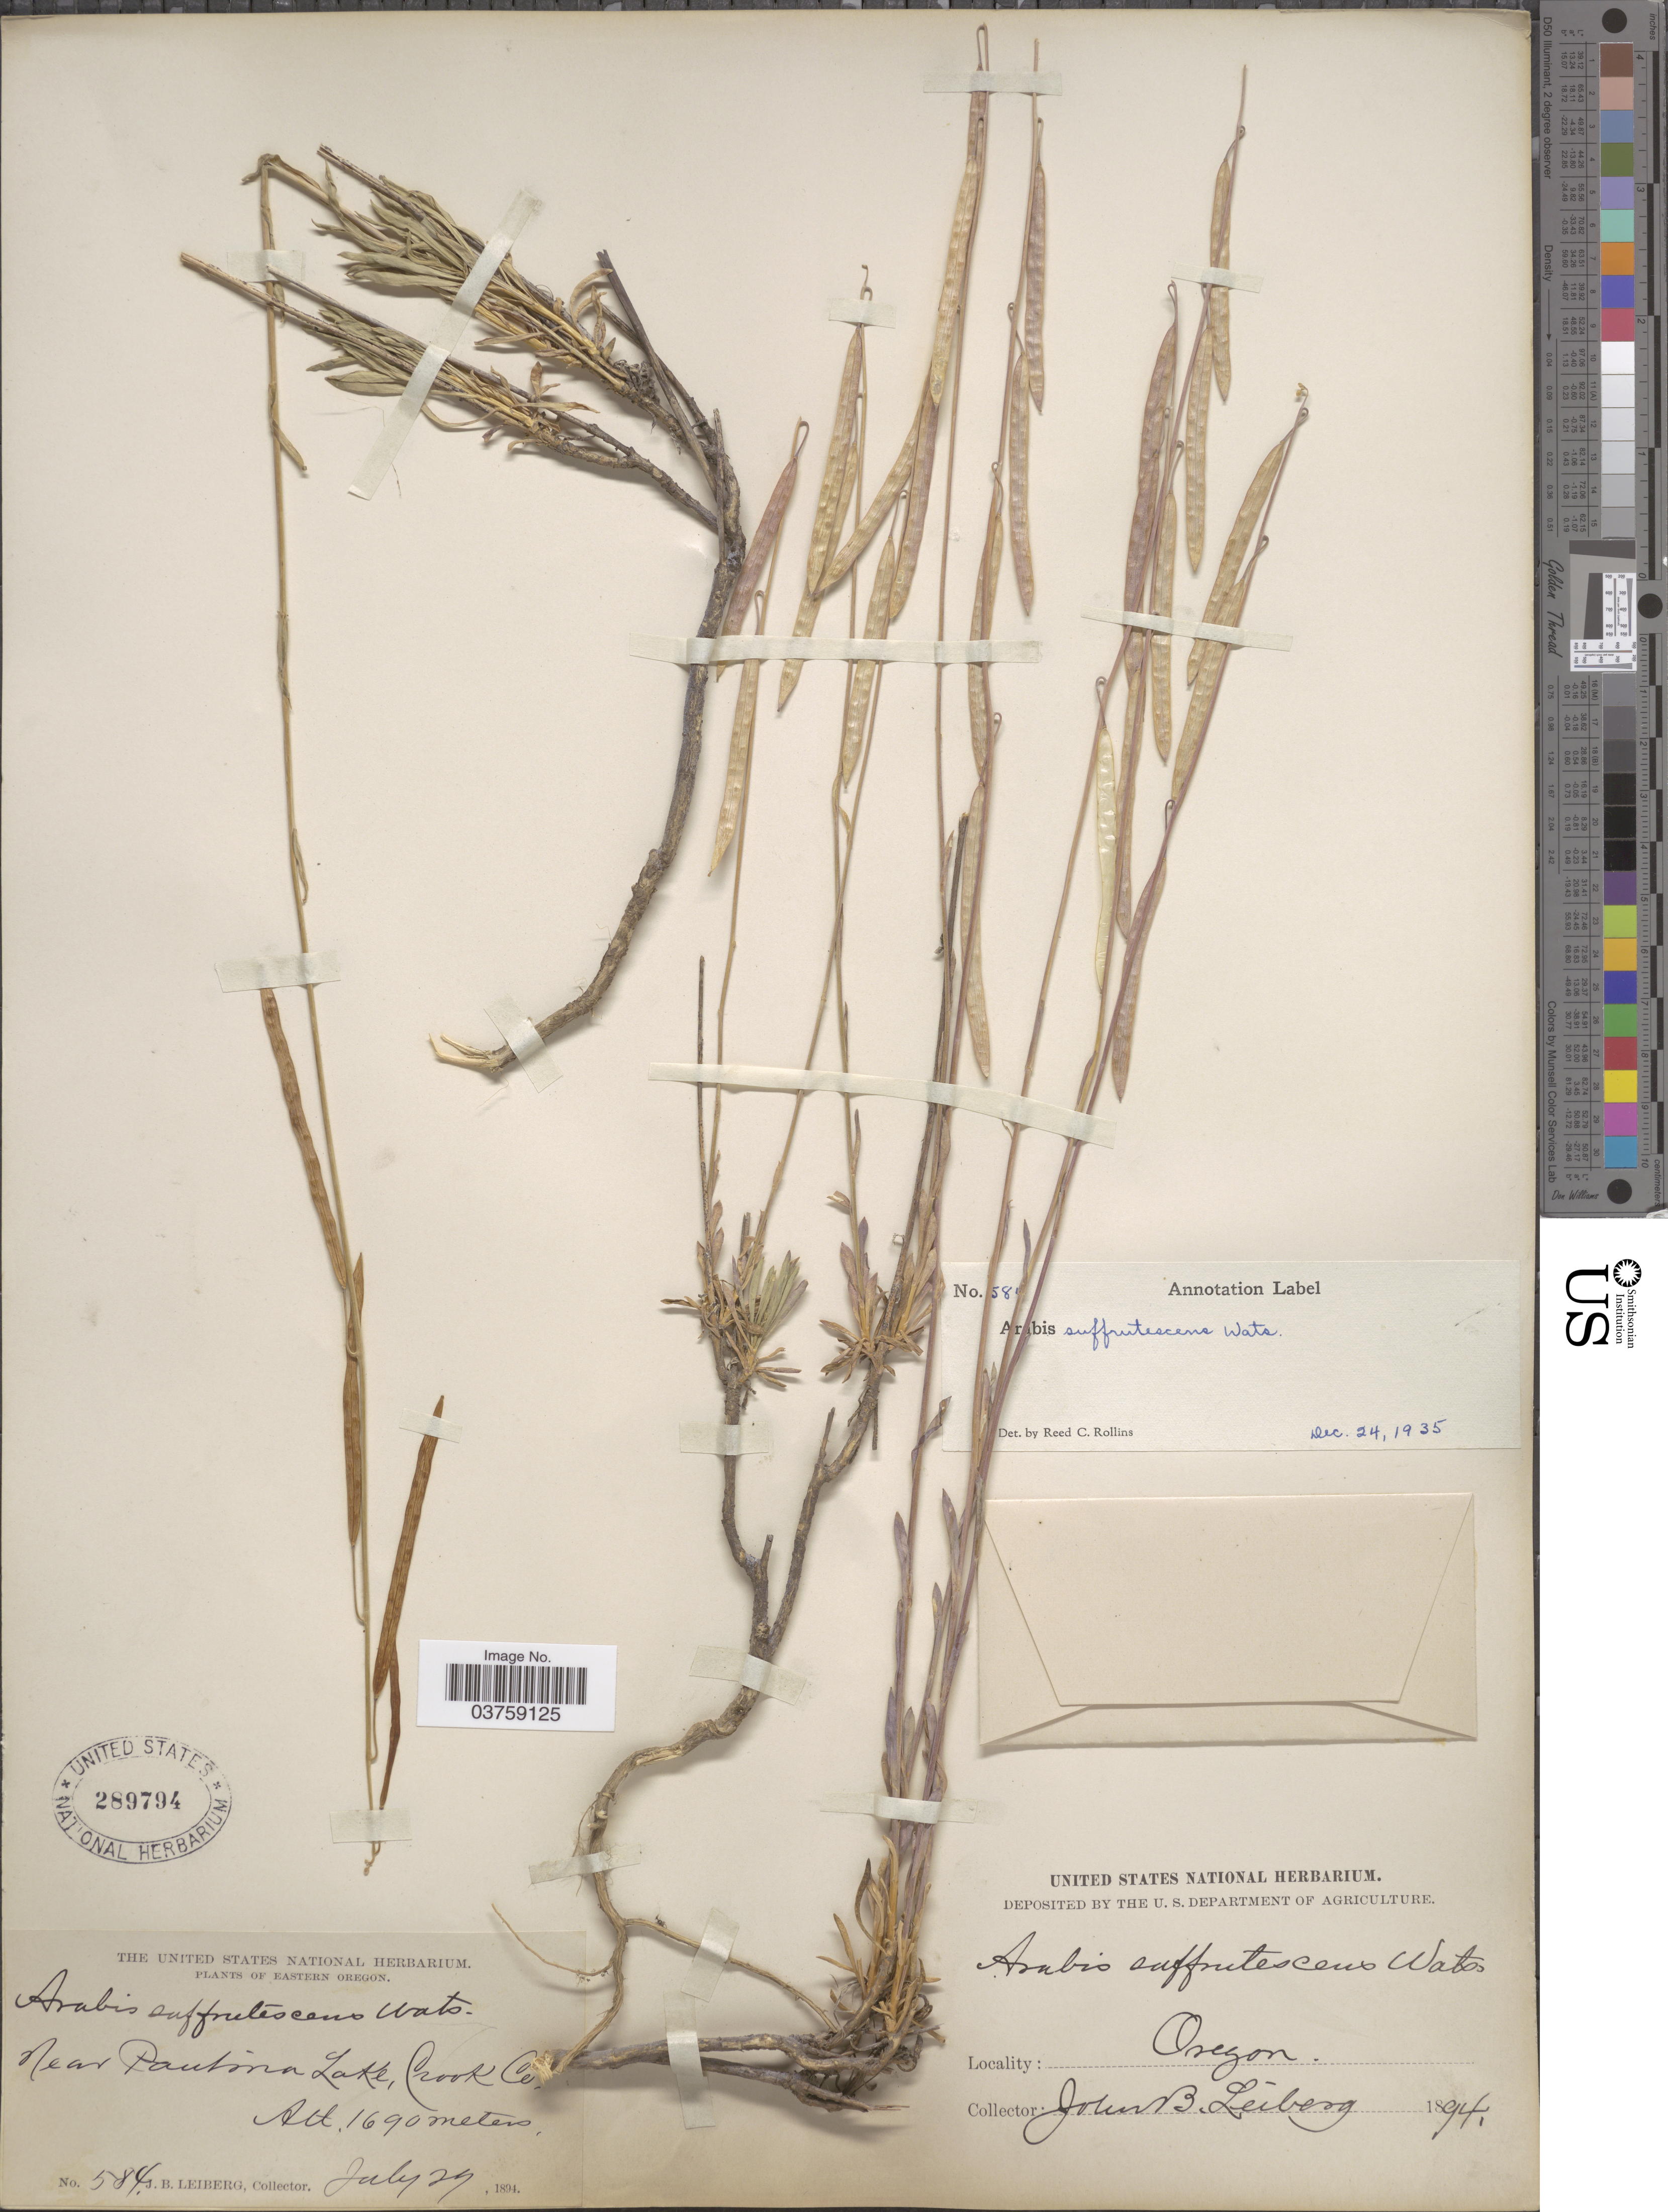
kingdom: Plantae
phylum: Tracheophyta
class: Magnoliopsida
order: Brassicales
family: Brassicaceae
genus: Arabis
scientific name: Arabis suffrutescens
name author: S. Watson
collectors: J. B. Leiberg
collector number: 584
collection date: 1894-07-29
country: United States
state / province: Oregon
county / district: Crook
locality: Eastern Oregon. Near Paulina Lake, Crook Co.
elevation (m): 1690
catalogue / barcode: US 289794